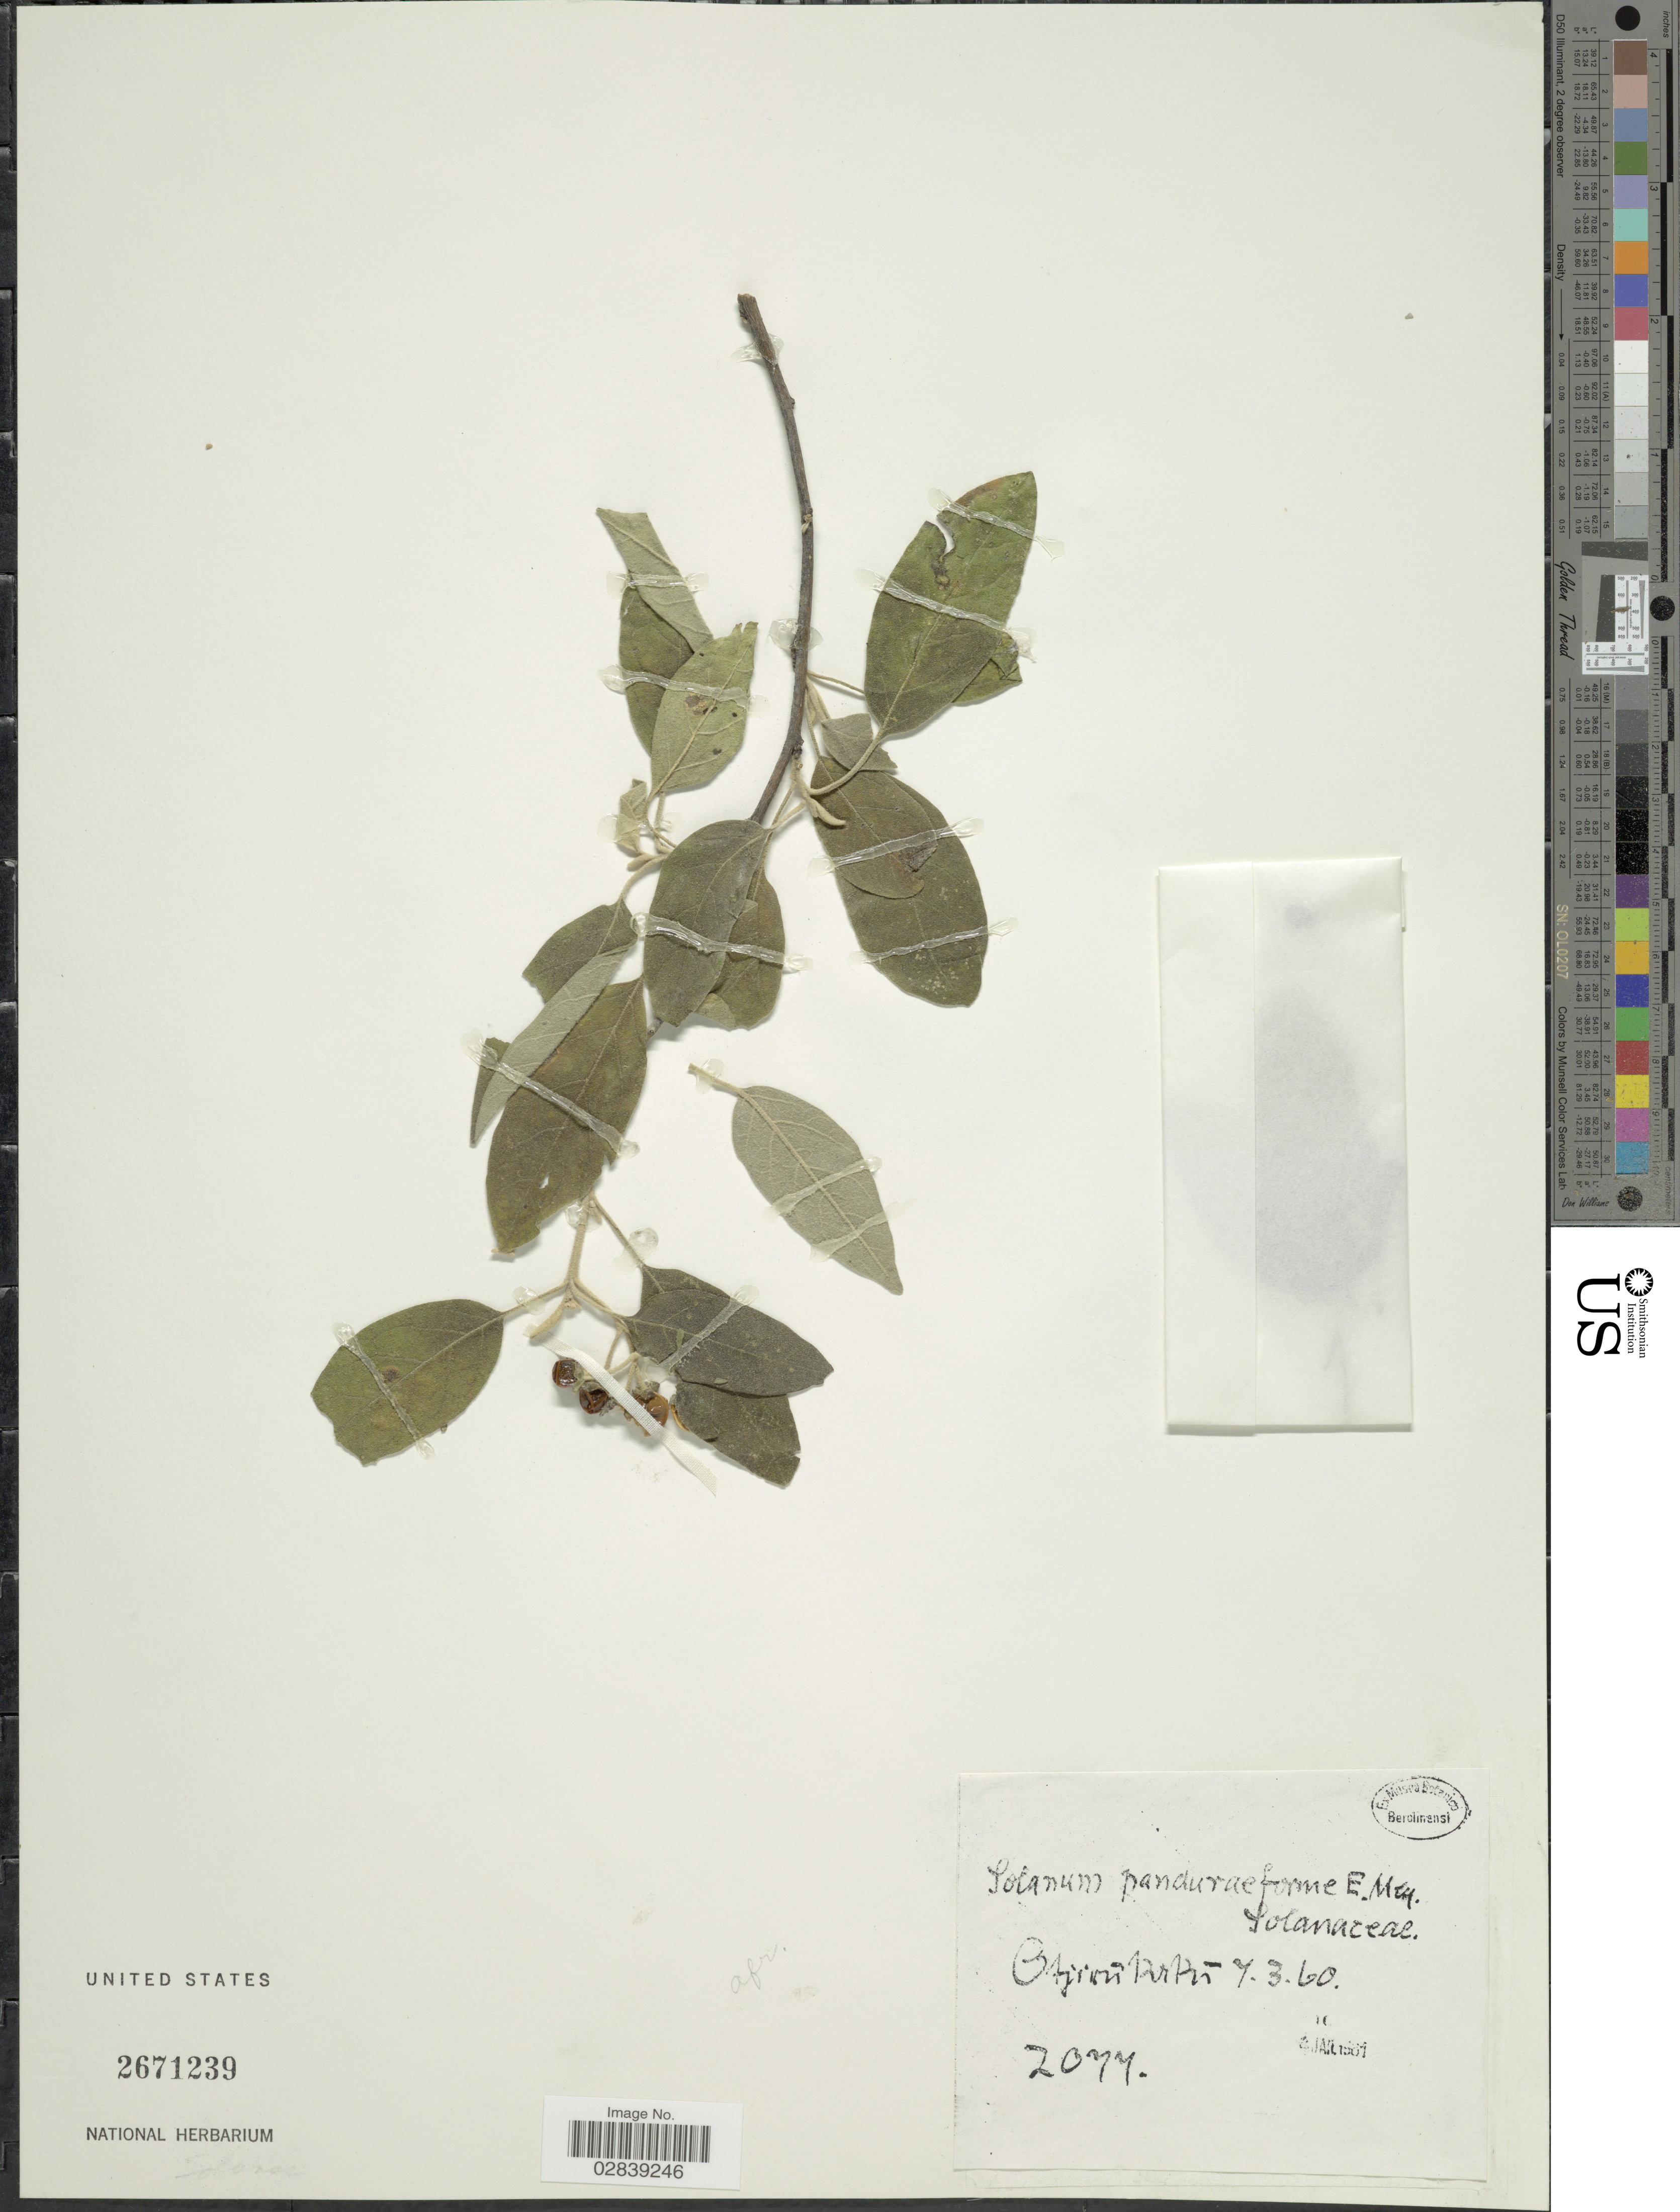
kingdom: Plantae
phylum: Tracheophyta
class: Magnoliopsida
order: Solanales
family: Solanaceae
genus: Solanum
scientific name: Solanum panduraeforme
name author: Dunal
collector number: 2077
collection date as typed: Transcribed d/m/y: 7/3/60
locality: Afr., Otjimikikí [interpreted]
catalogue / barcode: US 2671239